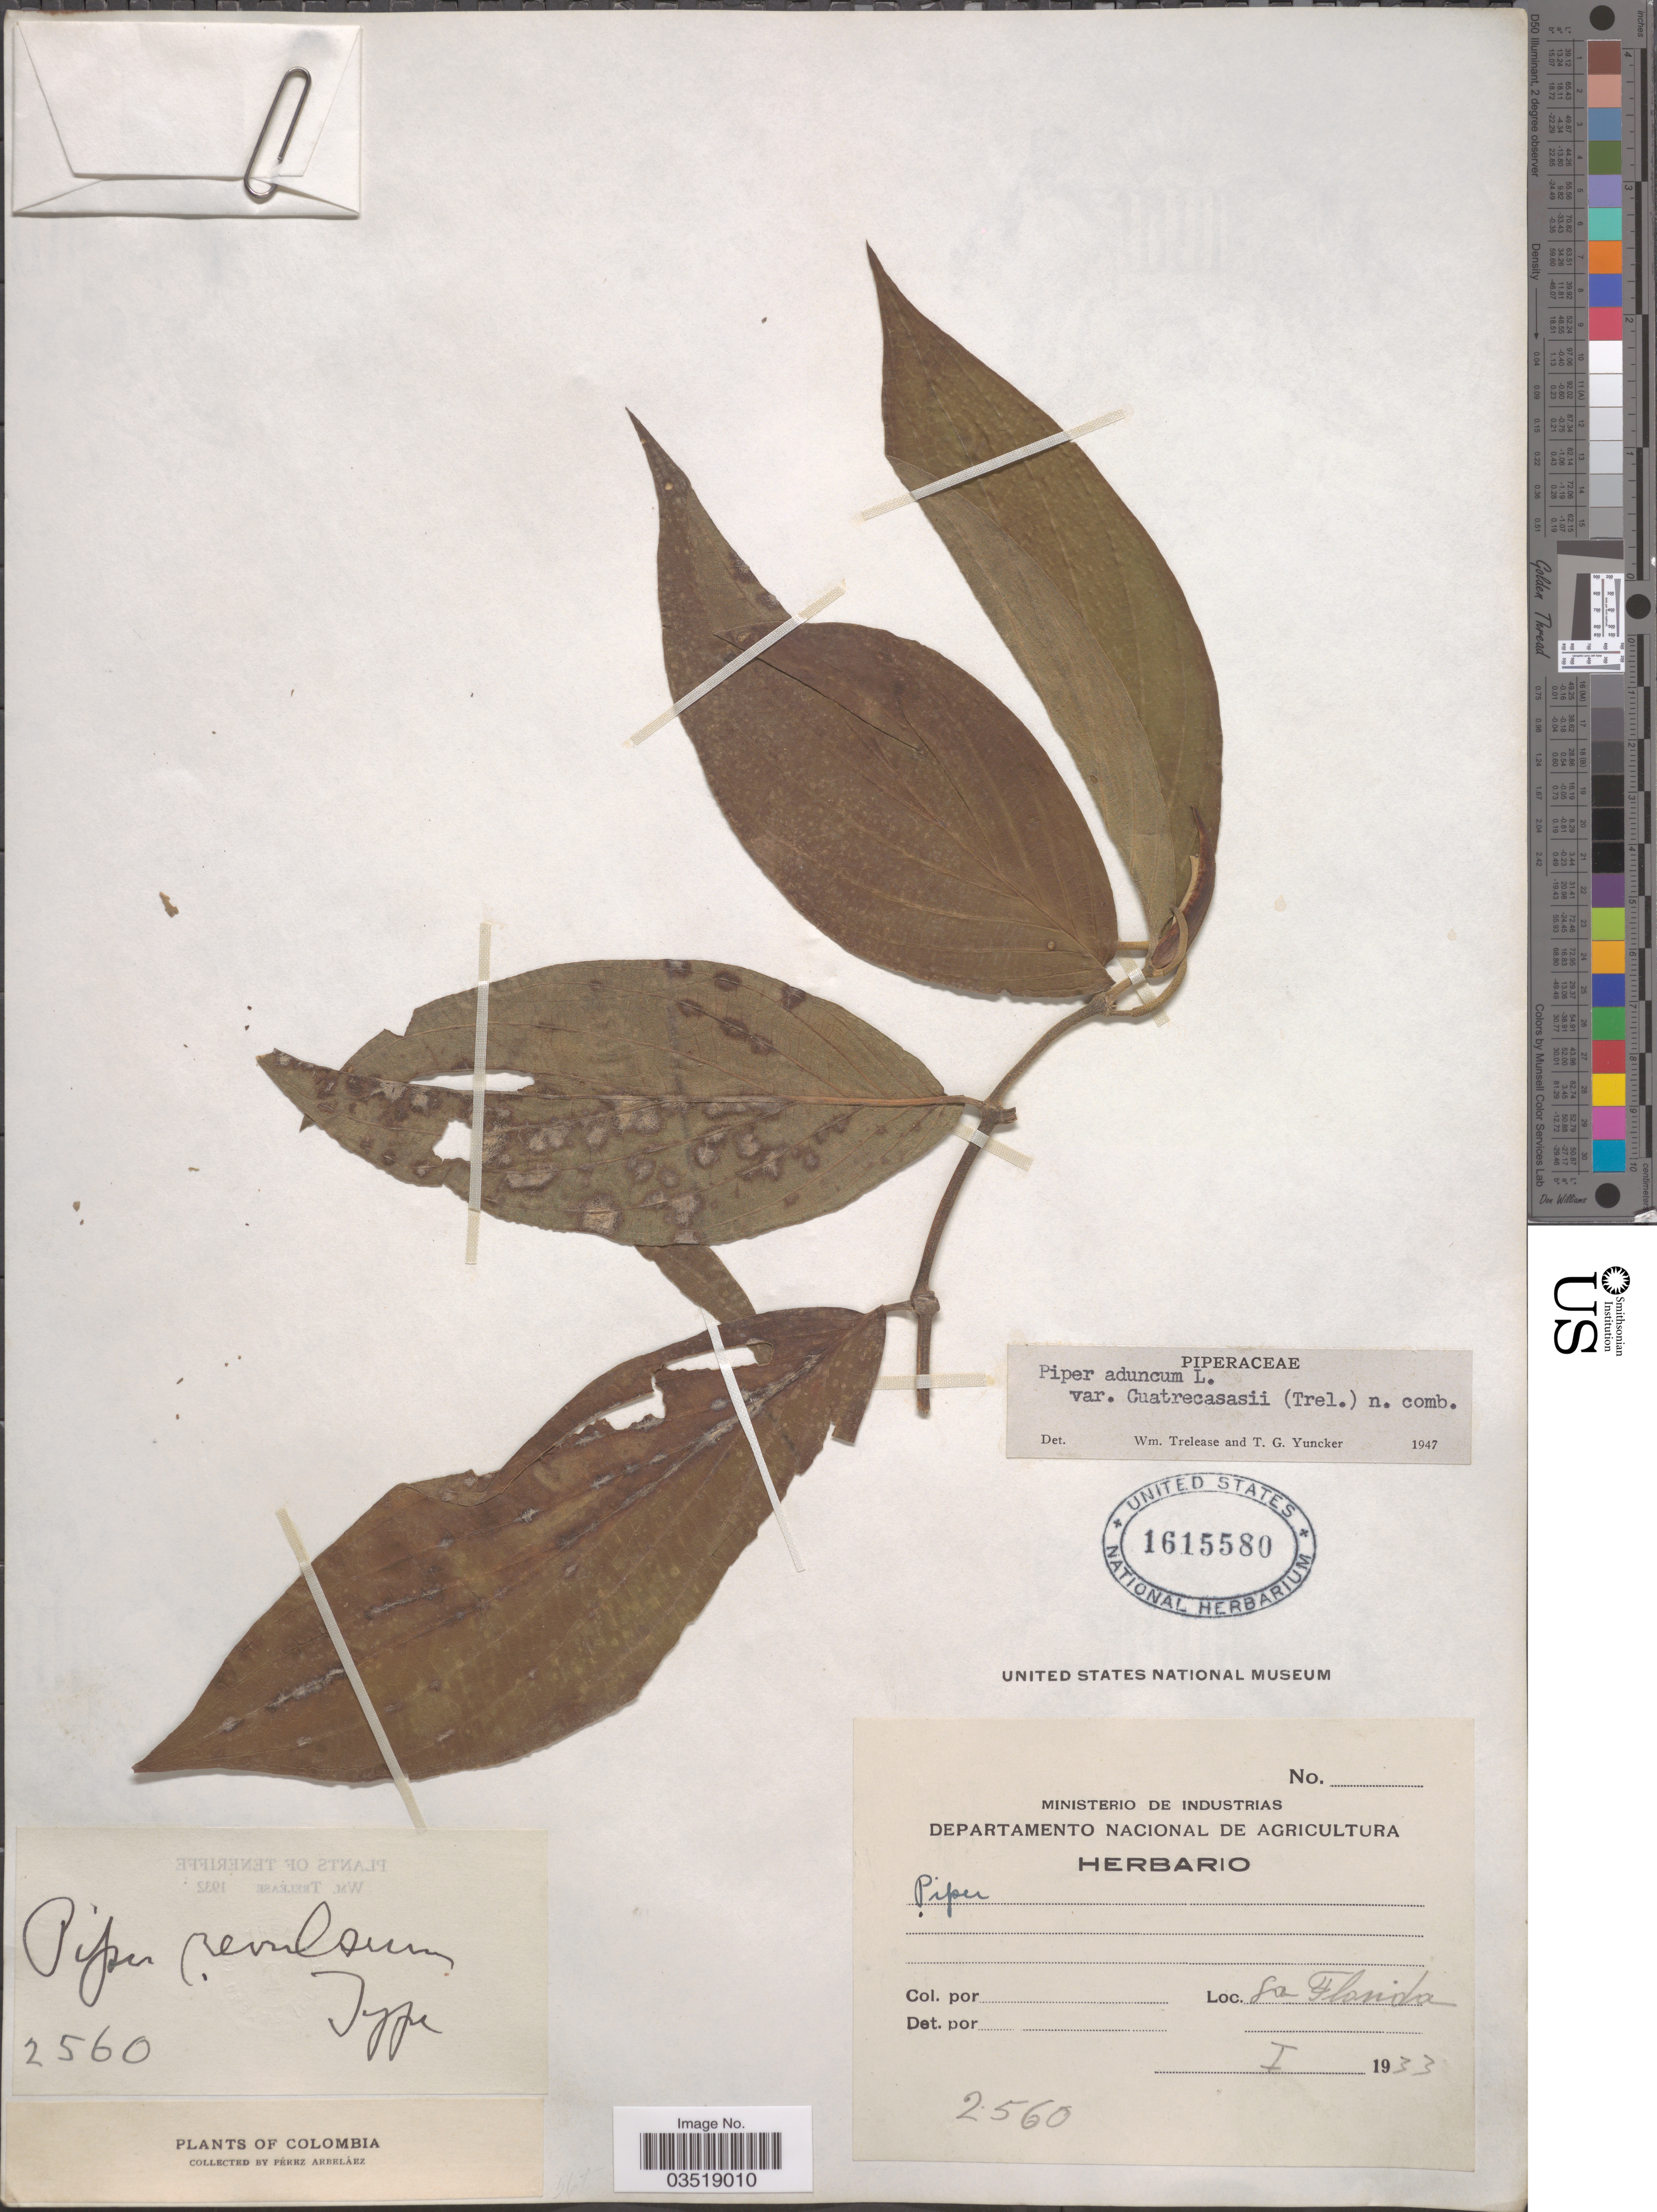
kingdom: Plantae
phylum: Tracheophyta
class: Magnoliopsida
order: Piperales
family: Piperaceae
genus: Piper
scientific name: Piper aduncum var. aduncum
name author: L.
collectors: Pérez Arbeláez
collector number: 2560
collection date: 1933-01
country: Colombia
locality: La Florida.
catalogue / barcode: US 1615580